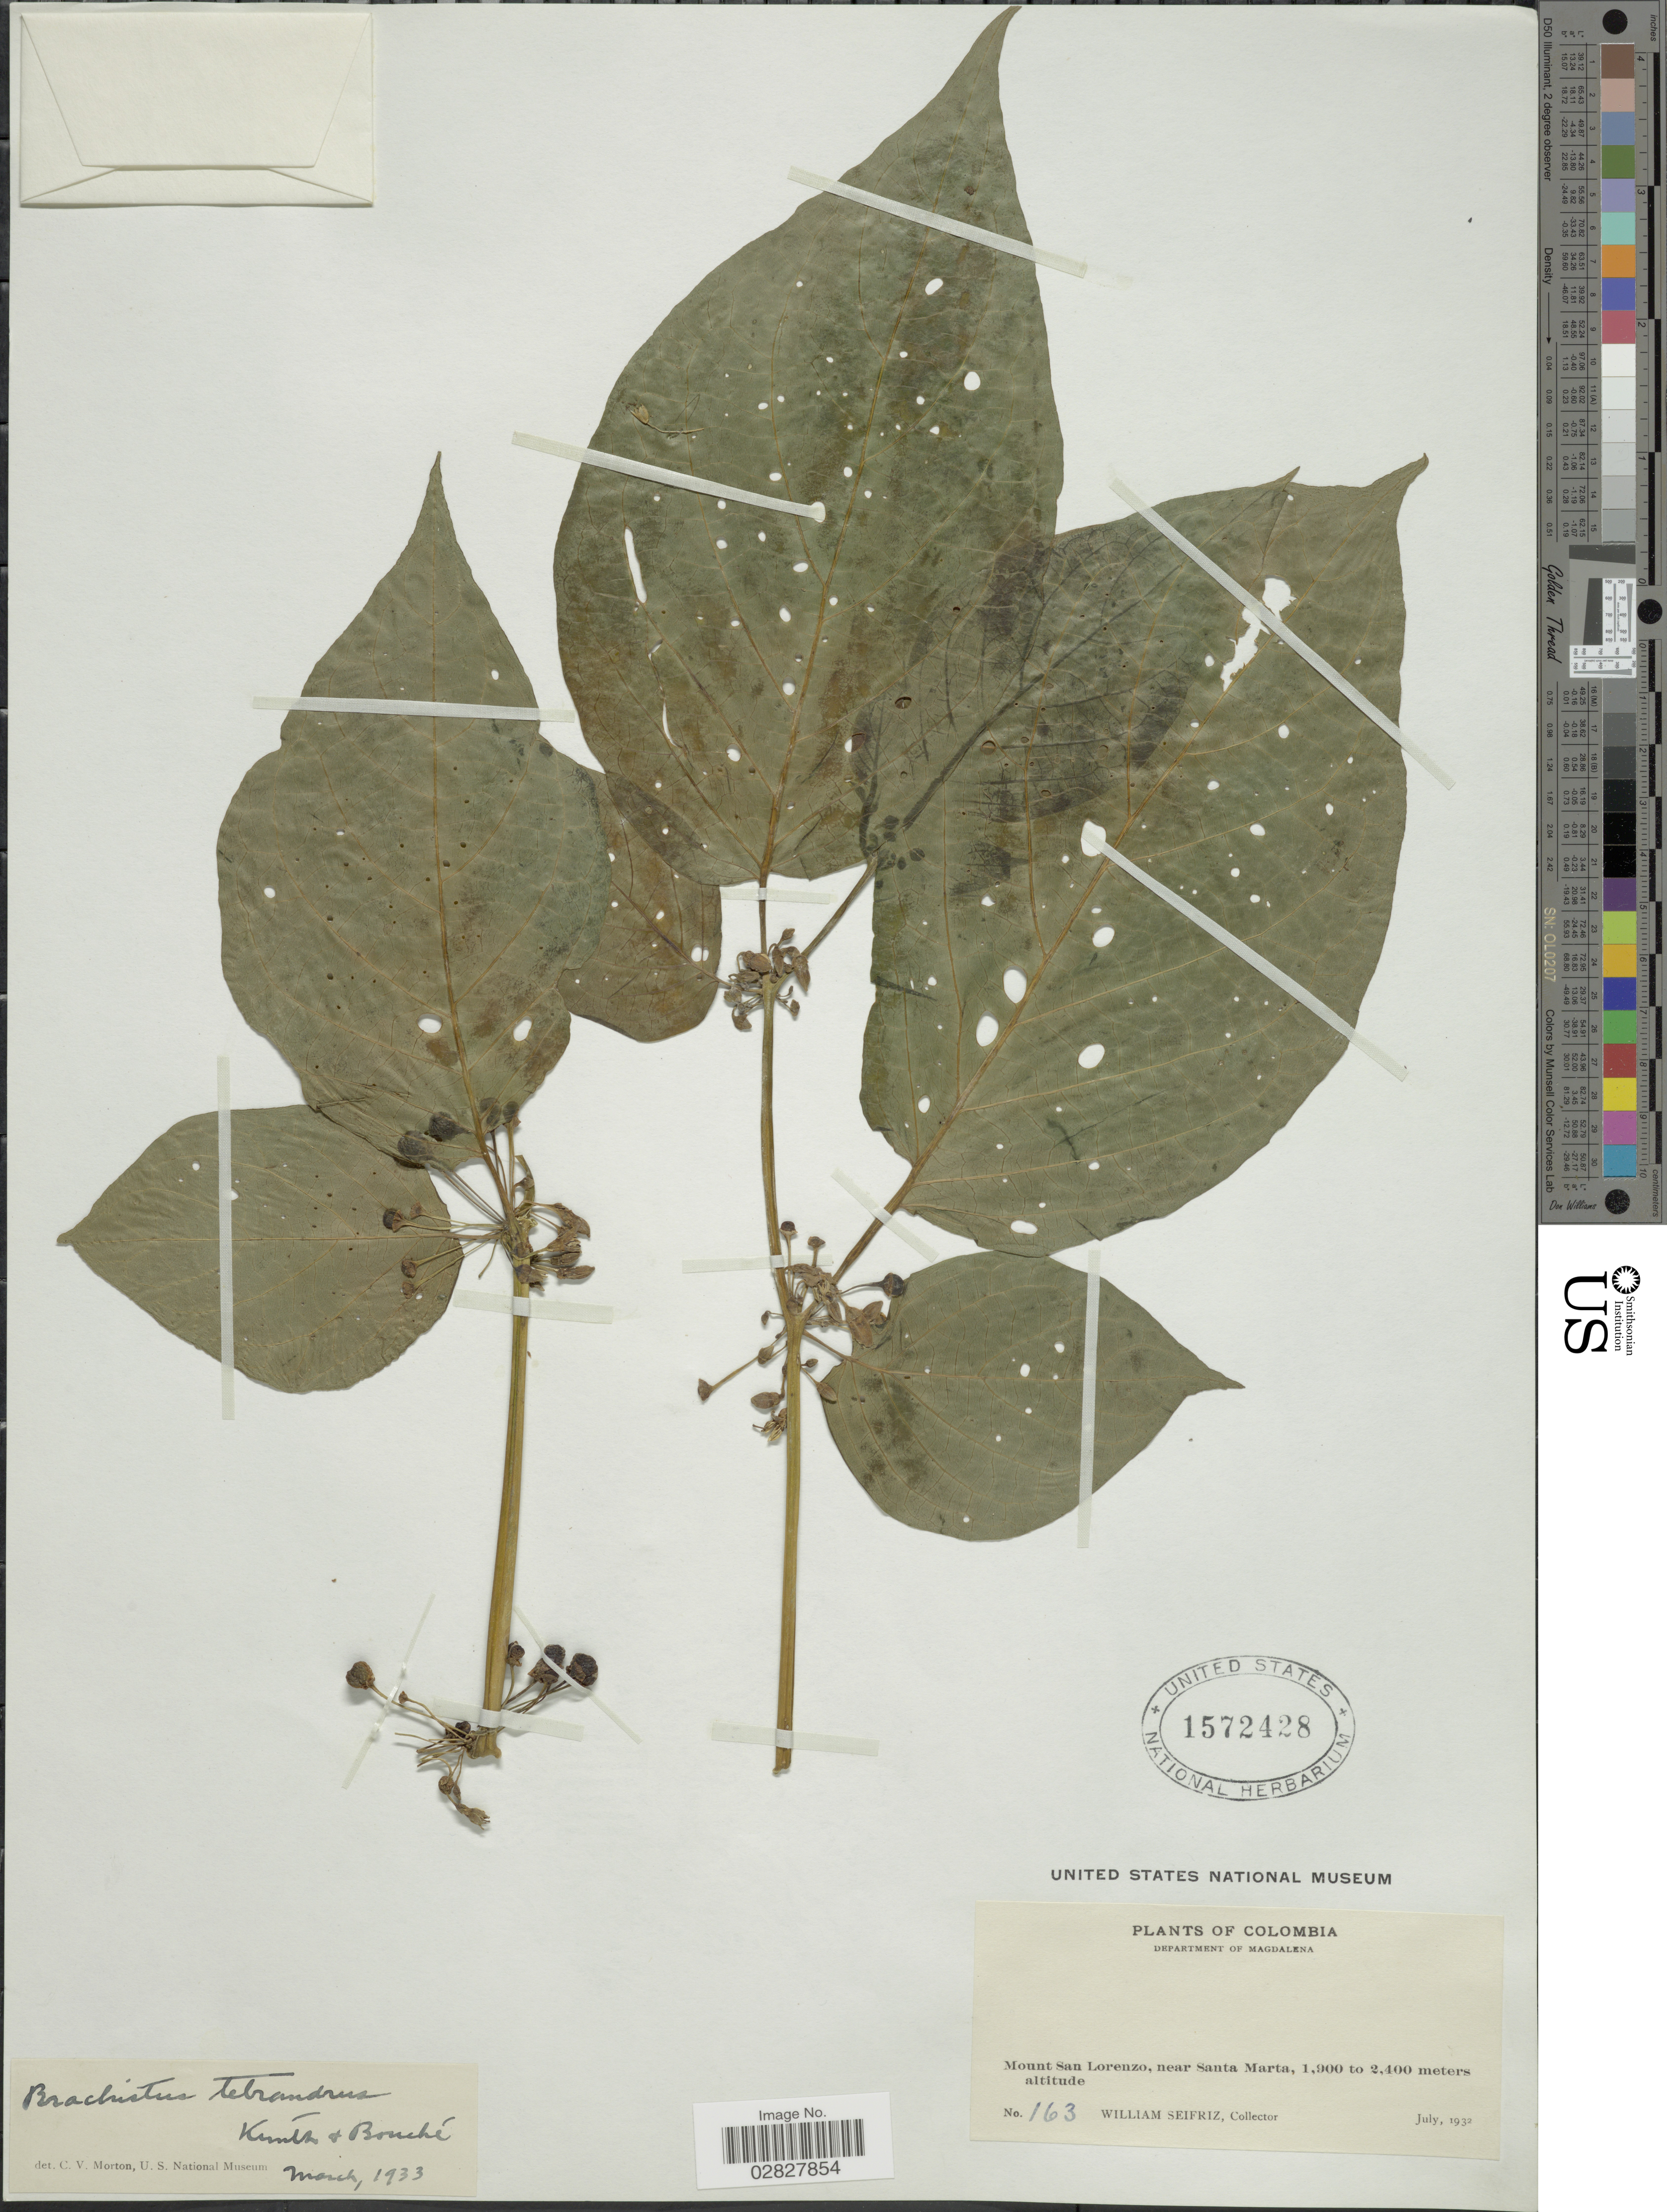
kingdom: Plantae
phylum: Tracheophyta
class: Magnoliopsida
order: Solanales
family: Solanaceae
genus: Witheringia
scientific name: Witheringia solanacea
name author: L'Hér.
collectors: W. Seifriz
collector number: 163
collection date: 1932-07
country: Colombia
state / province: Magdalena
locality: Department of Magdalena, Mount San Lorenzo, near Santa Marta.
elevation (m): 1900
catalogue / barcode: US 1572428